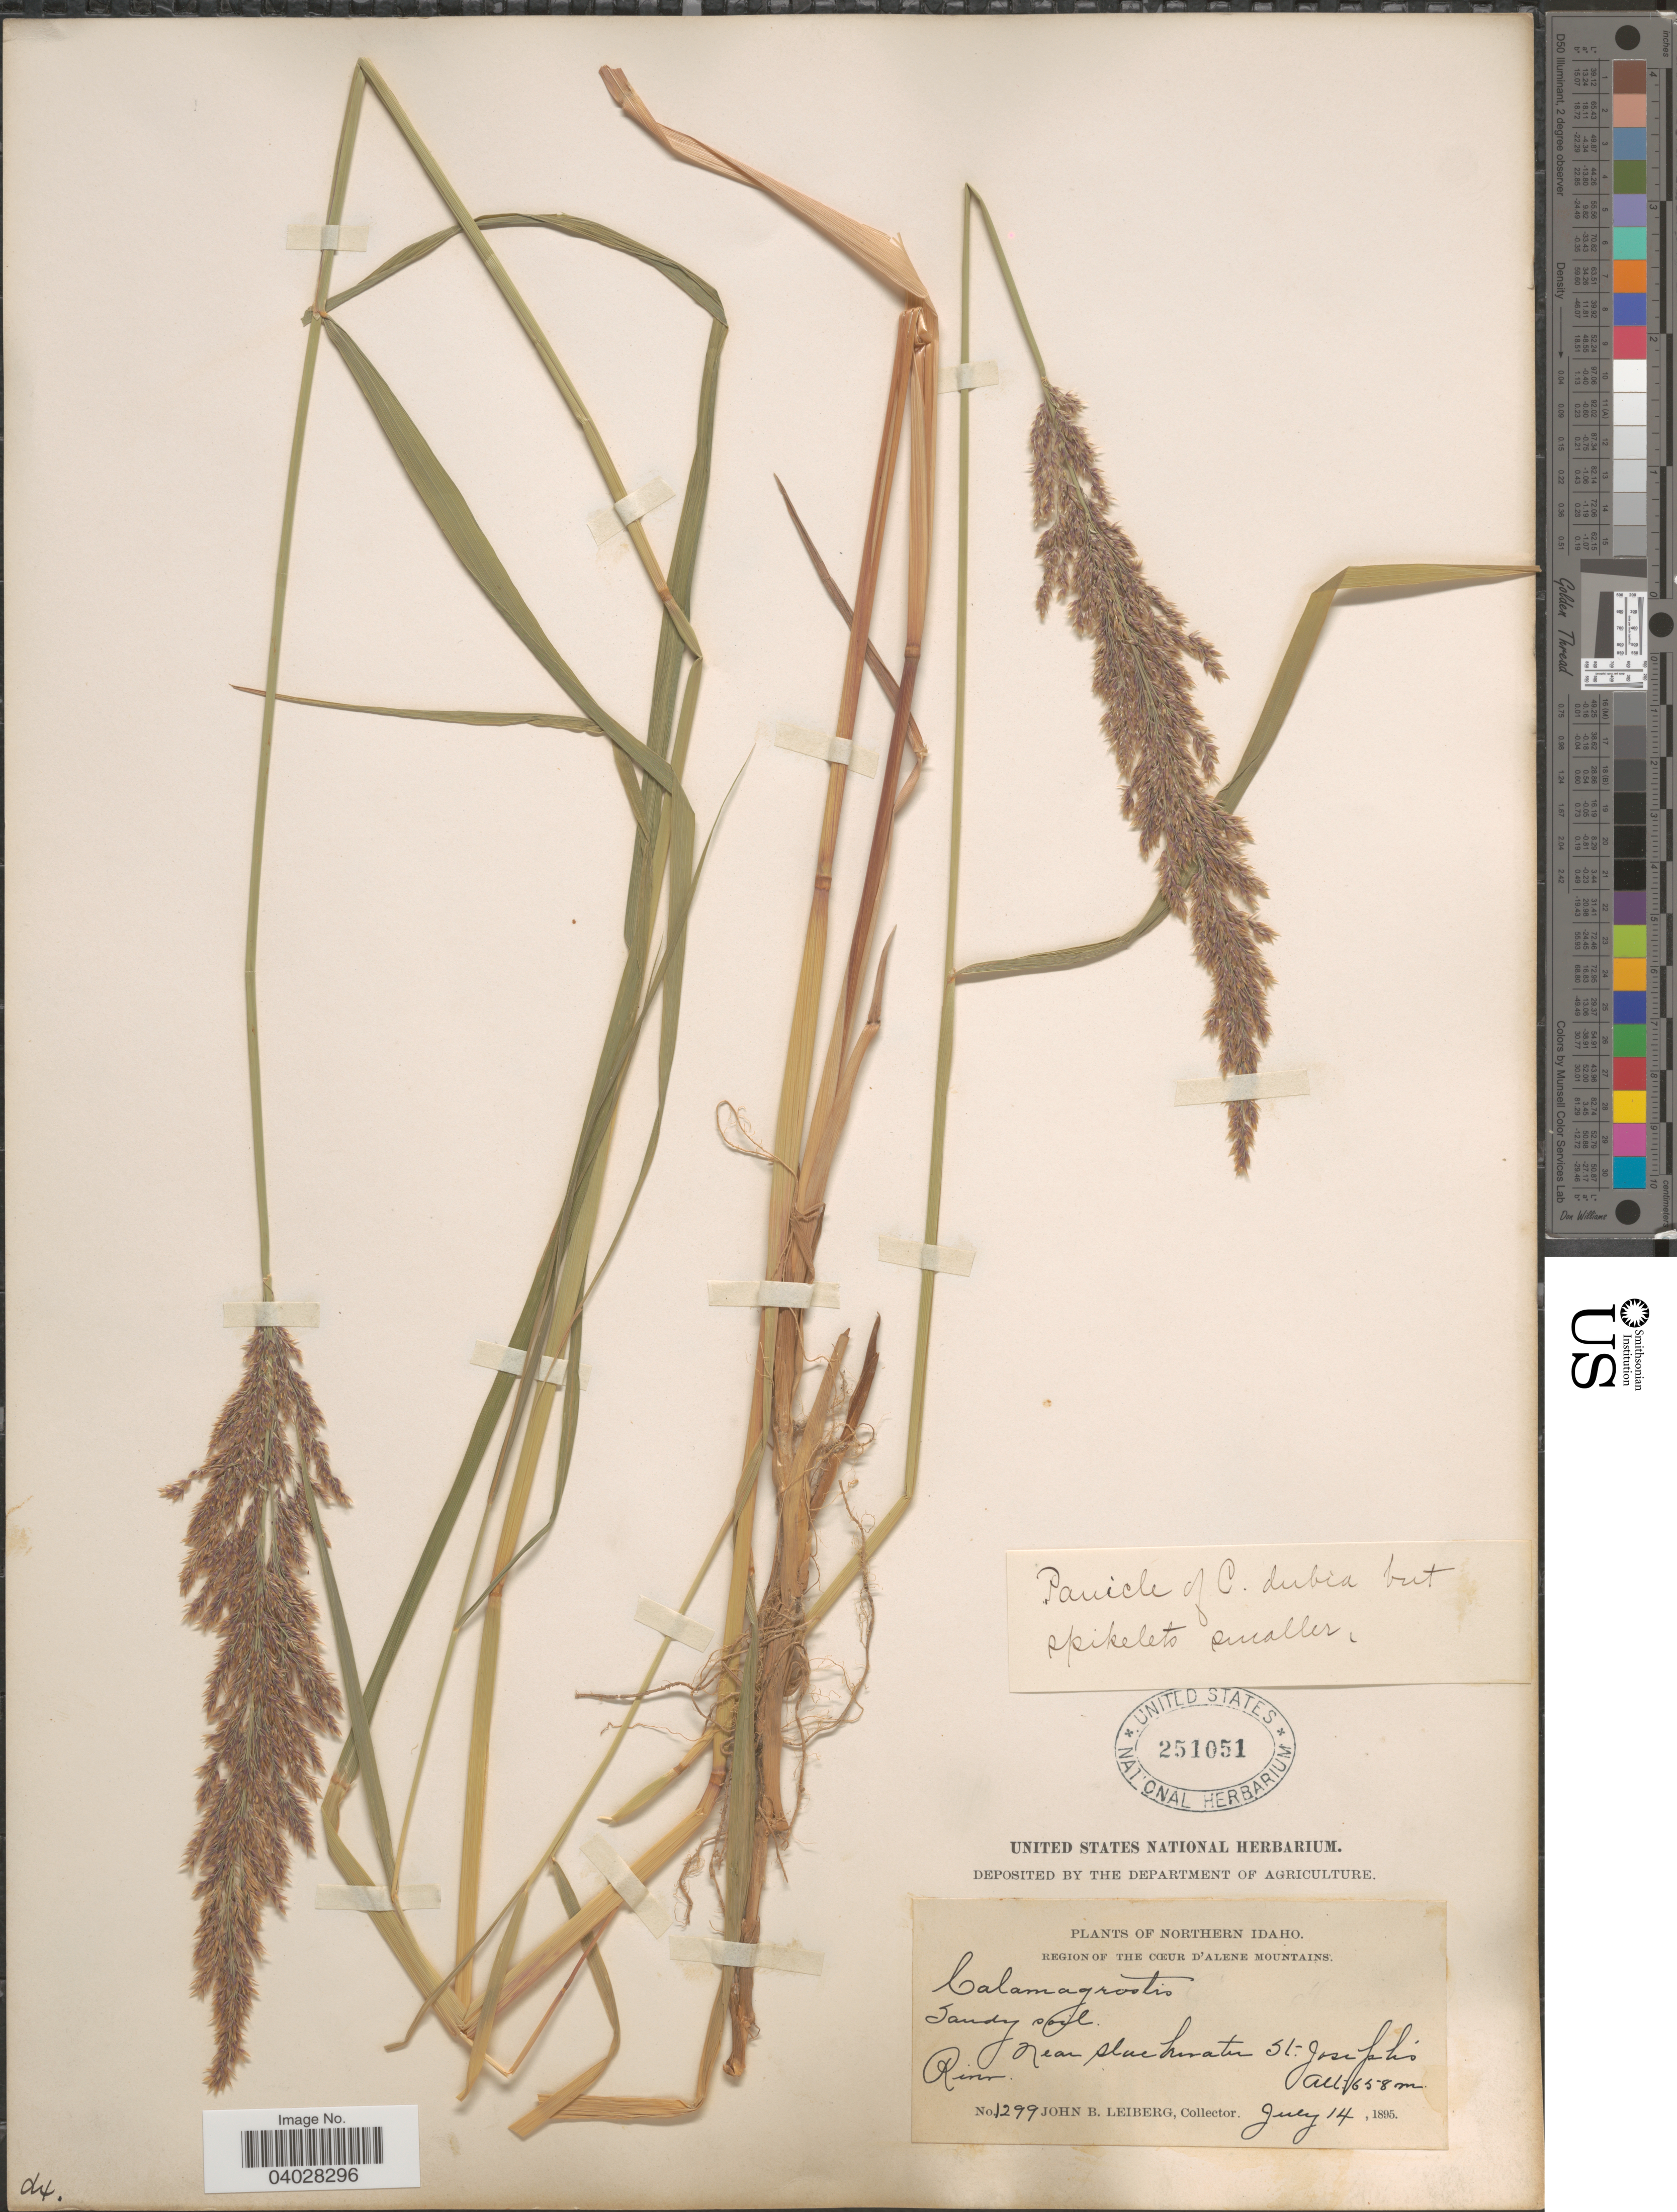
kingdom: Plantae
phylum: Tracheophyta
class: Liliopsida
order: Poales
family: Poaceae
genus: Calamagrostis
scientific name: Calamagrostis canadensis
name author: (Michx.) P. Beauv.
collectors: J. B. Leiberg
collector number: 1299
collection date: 1895-07-14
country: United States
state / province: Idaho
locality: Northern Idaho. Region of the Cœur D'Alene Mountains. Near slackwater St. Joseph's River.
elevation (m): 658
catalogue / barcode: US 251051